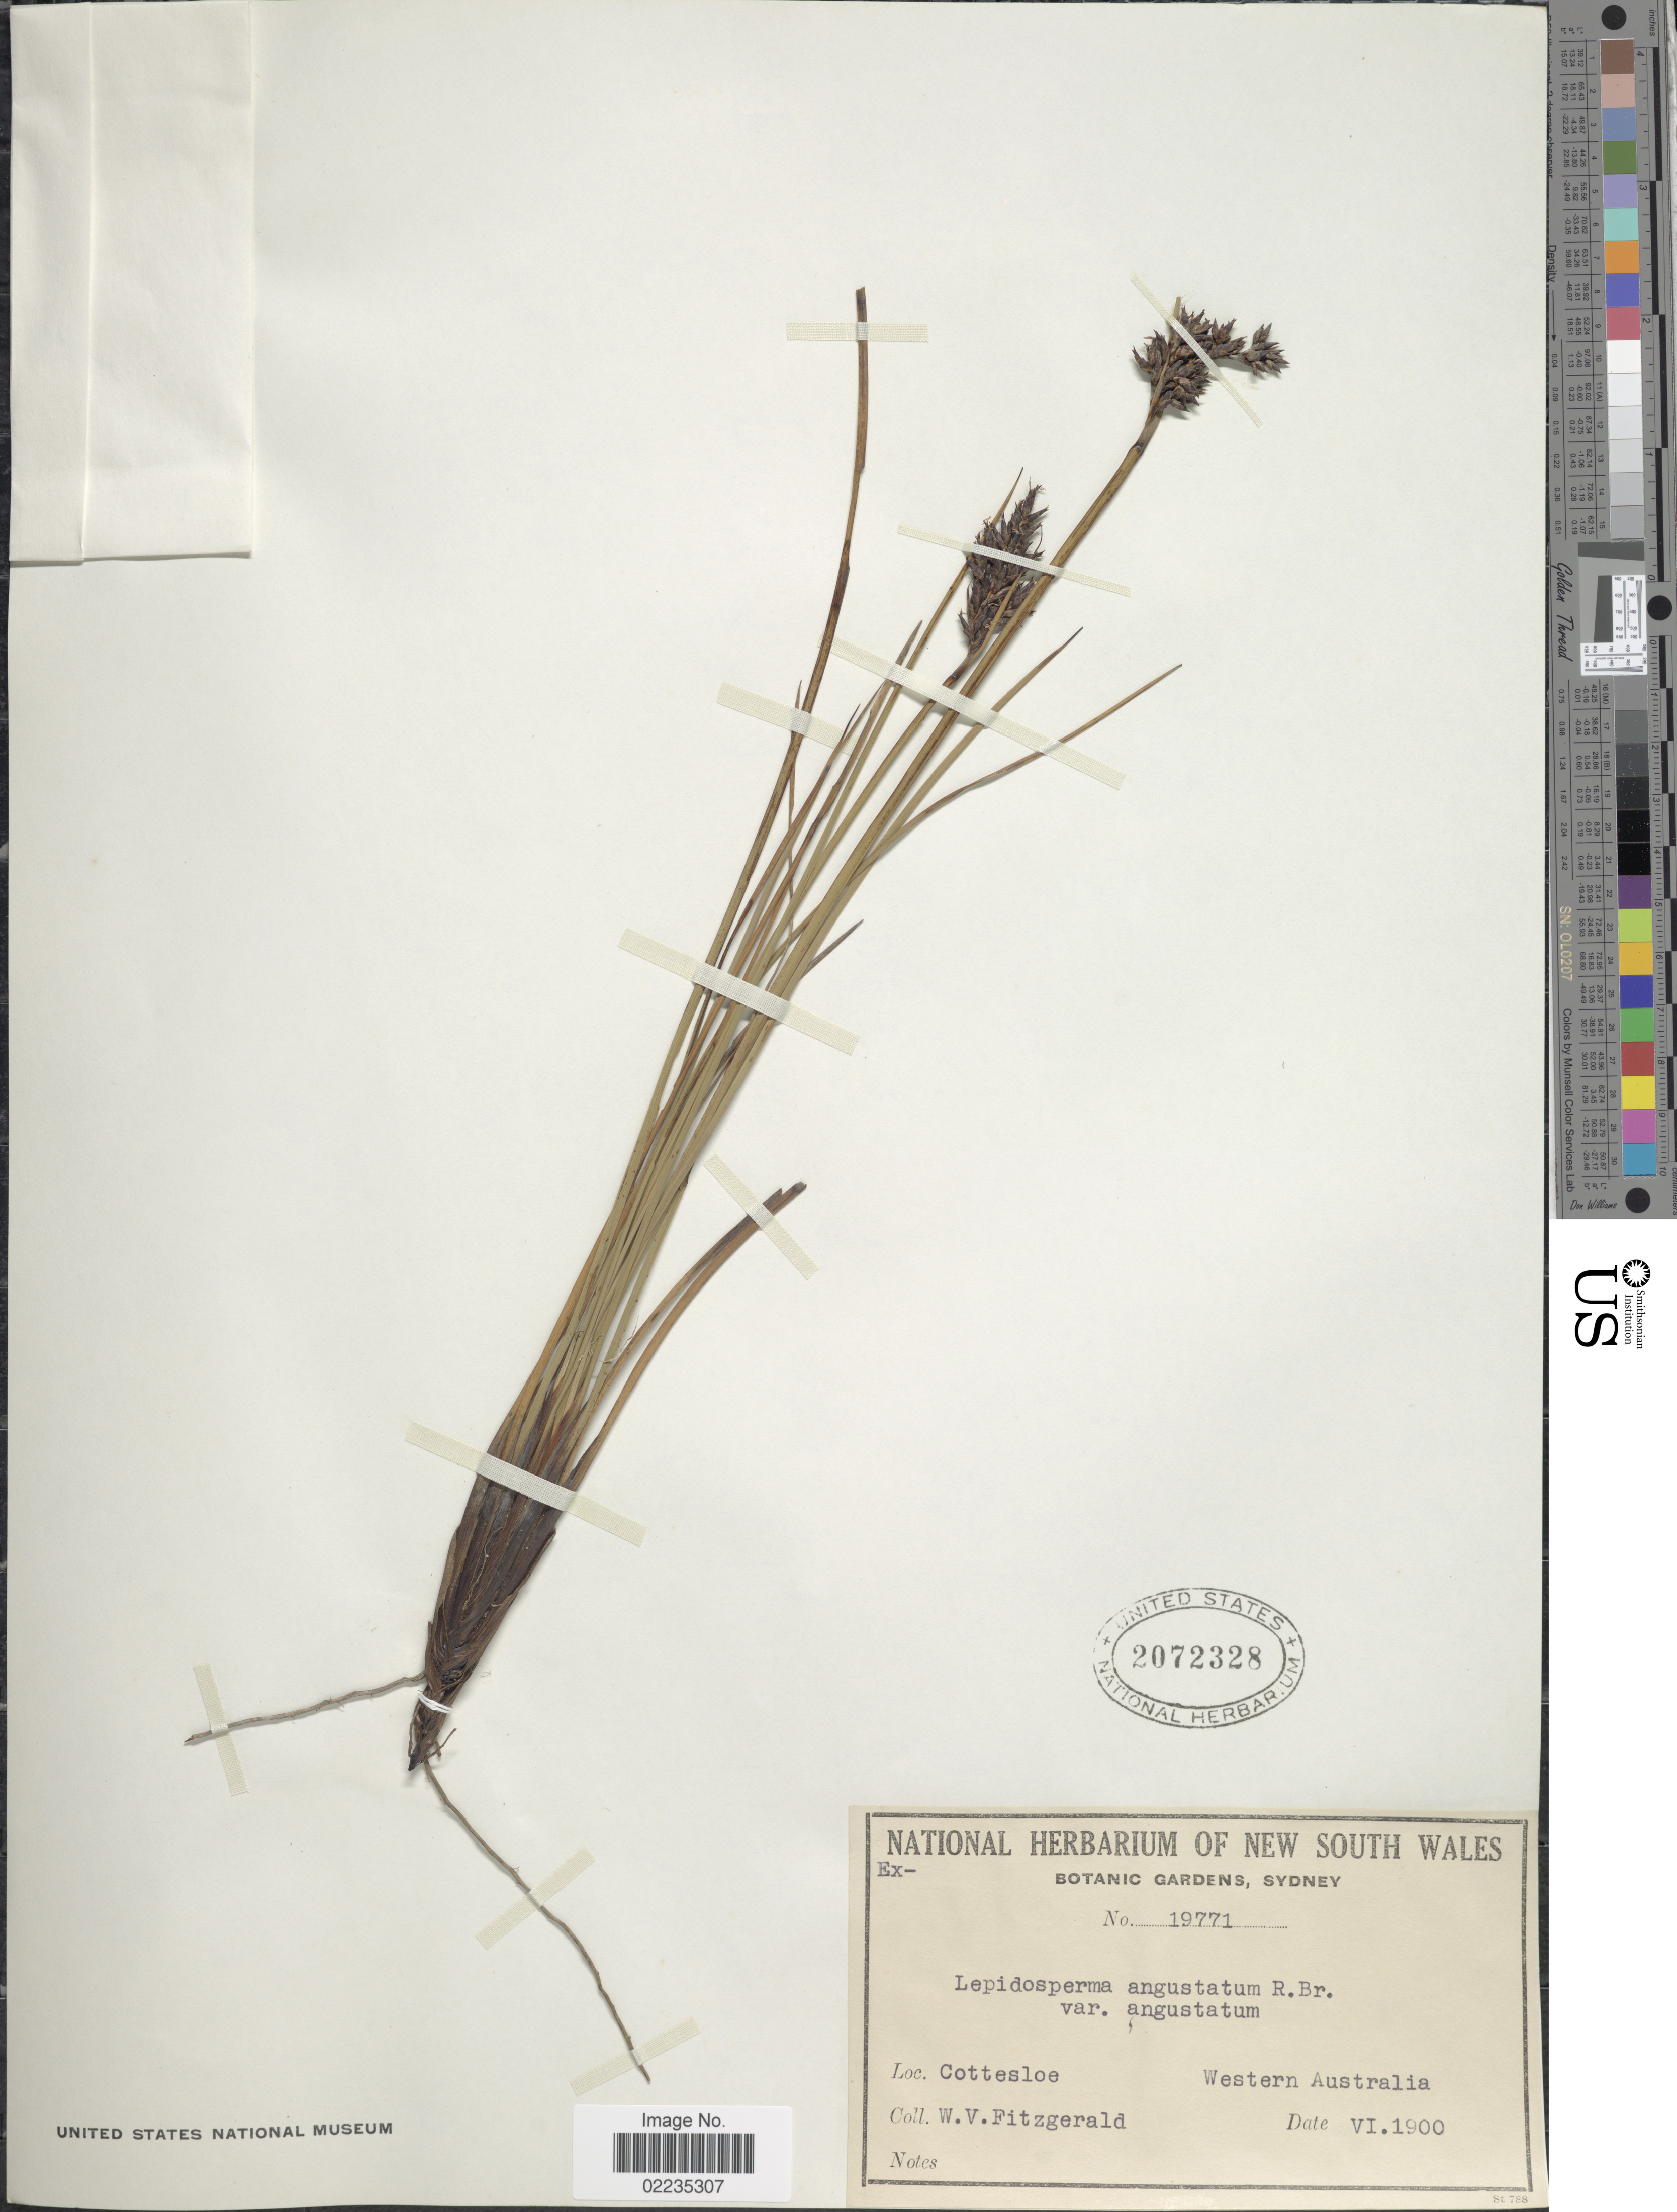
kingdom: Plantae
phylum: Tracheophyta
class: Liliopsida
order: Poales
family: Cyperaceae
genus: Lepidosperma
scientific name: Lepidosperma angustatum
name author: R. Br.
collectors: W. Fitzgerald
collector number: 19771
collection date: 1900-06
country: Australia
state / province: Western Australia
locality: Cottesloe, Western Australia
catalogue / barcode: US 2072328